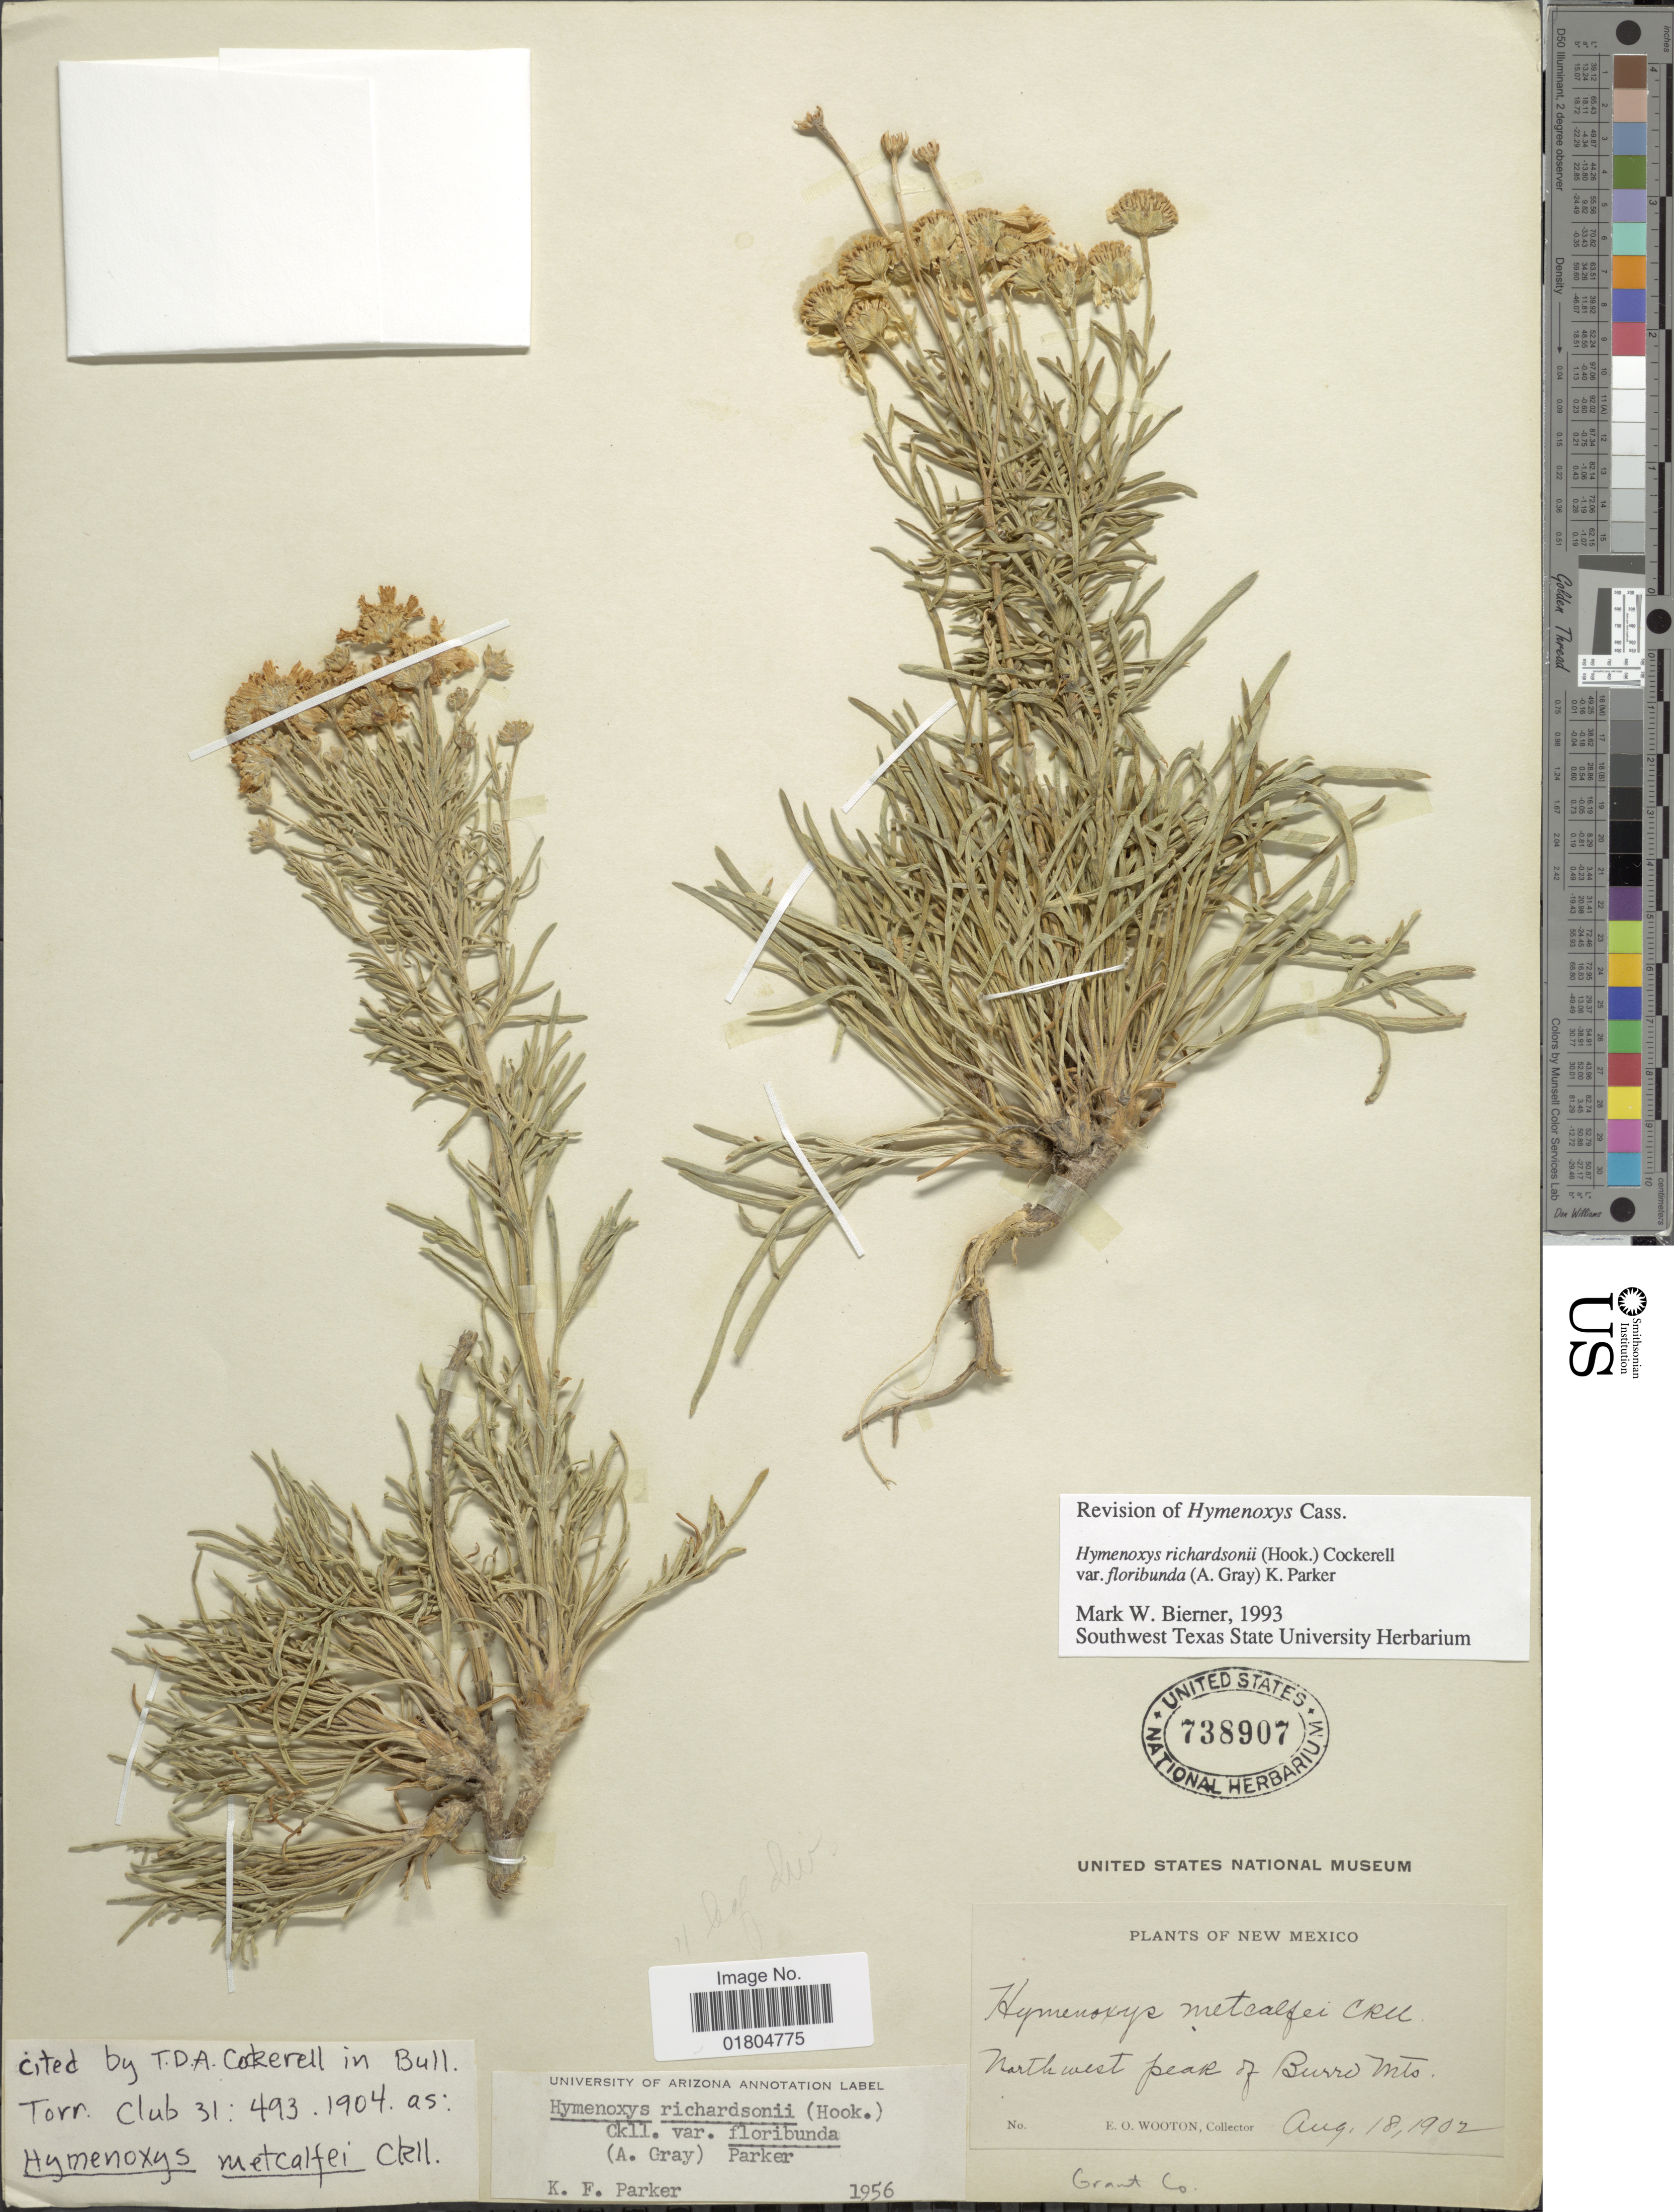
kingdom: Plantae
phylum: Tracheophyta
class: Magnoliopsida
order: Asterales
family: Asteraceae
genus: Hymenoxys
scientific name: Hymenoxys richardsonii var. floribunda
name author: (A. Gray) K.F. Parker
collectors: E. O. Wooton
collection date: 1902-08-18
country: United States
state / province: New Mexico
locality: Northwest peak of Burro Mts. Grant Co.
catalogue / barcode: US 738907